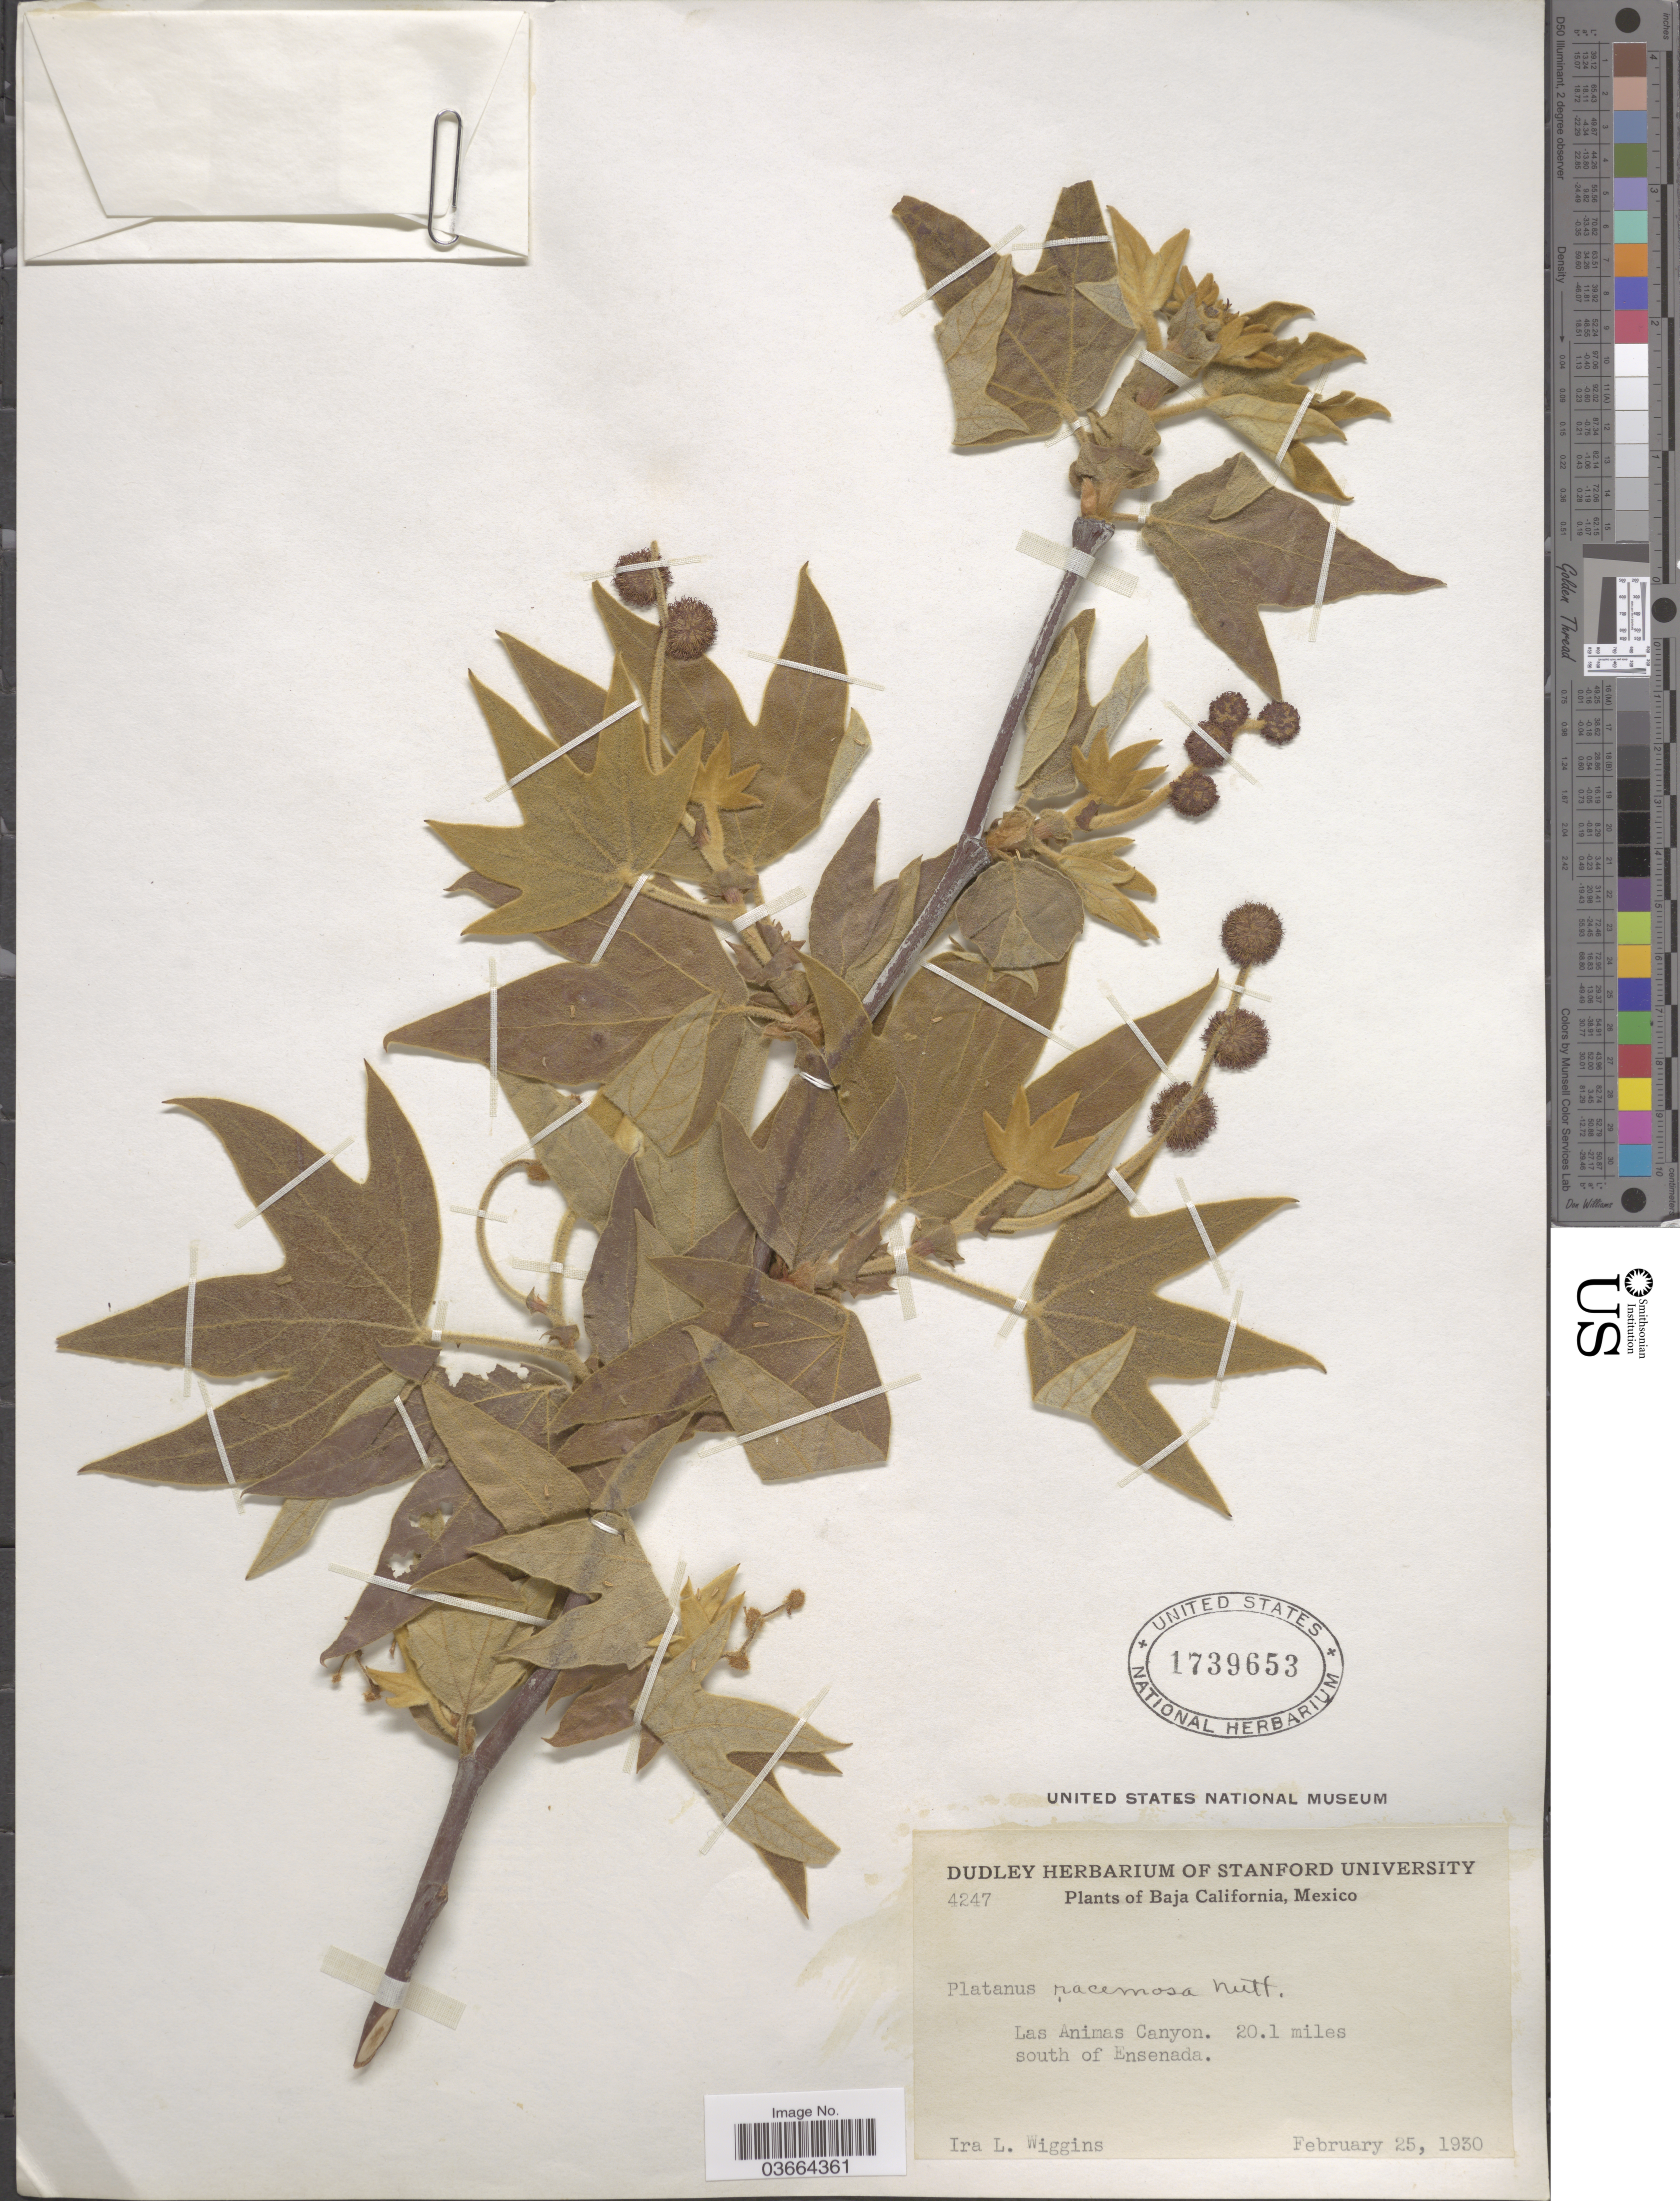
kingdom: Plantae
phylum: Tracheophyta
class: Magnoliopsida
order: Proteales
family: Platanaceae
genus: Platanus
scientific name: Platanus racemosa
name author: Nutt.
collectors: I. L. Wiggins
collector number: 4247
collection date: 1930-02-25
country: Mexico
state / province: Baja California Norte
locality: Las Animas Canyon. 20.1 miles south of Ensenada.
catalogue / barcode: US 1739653